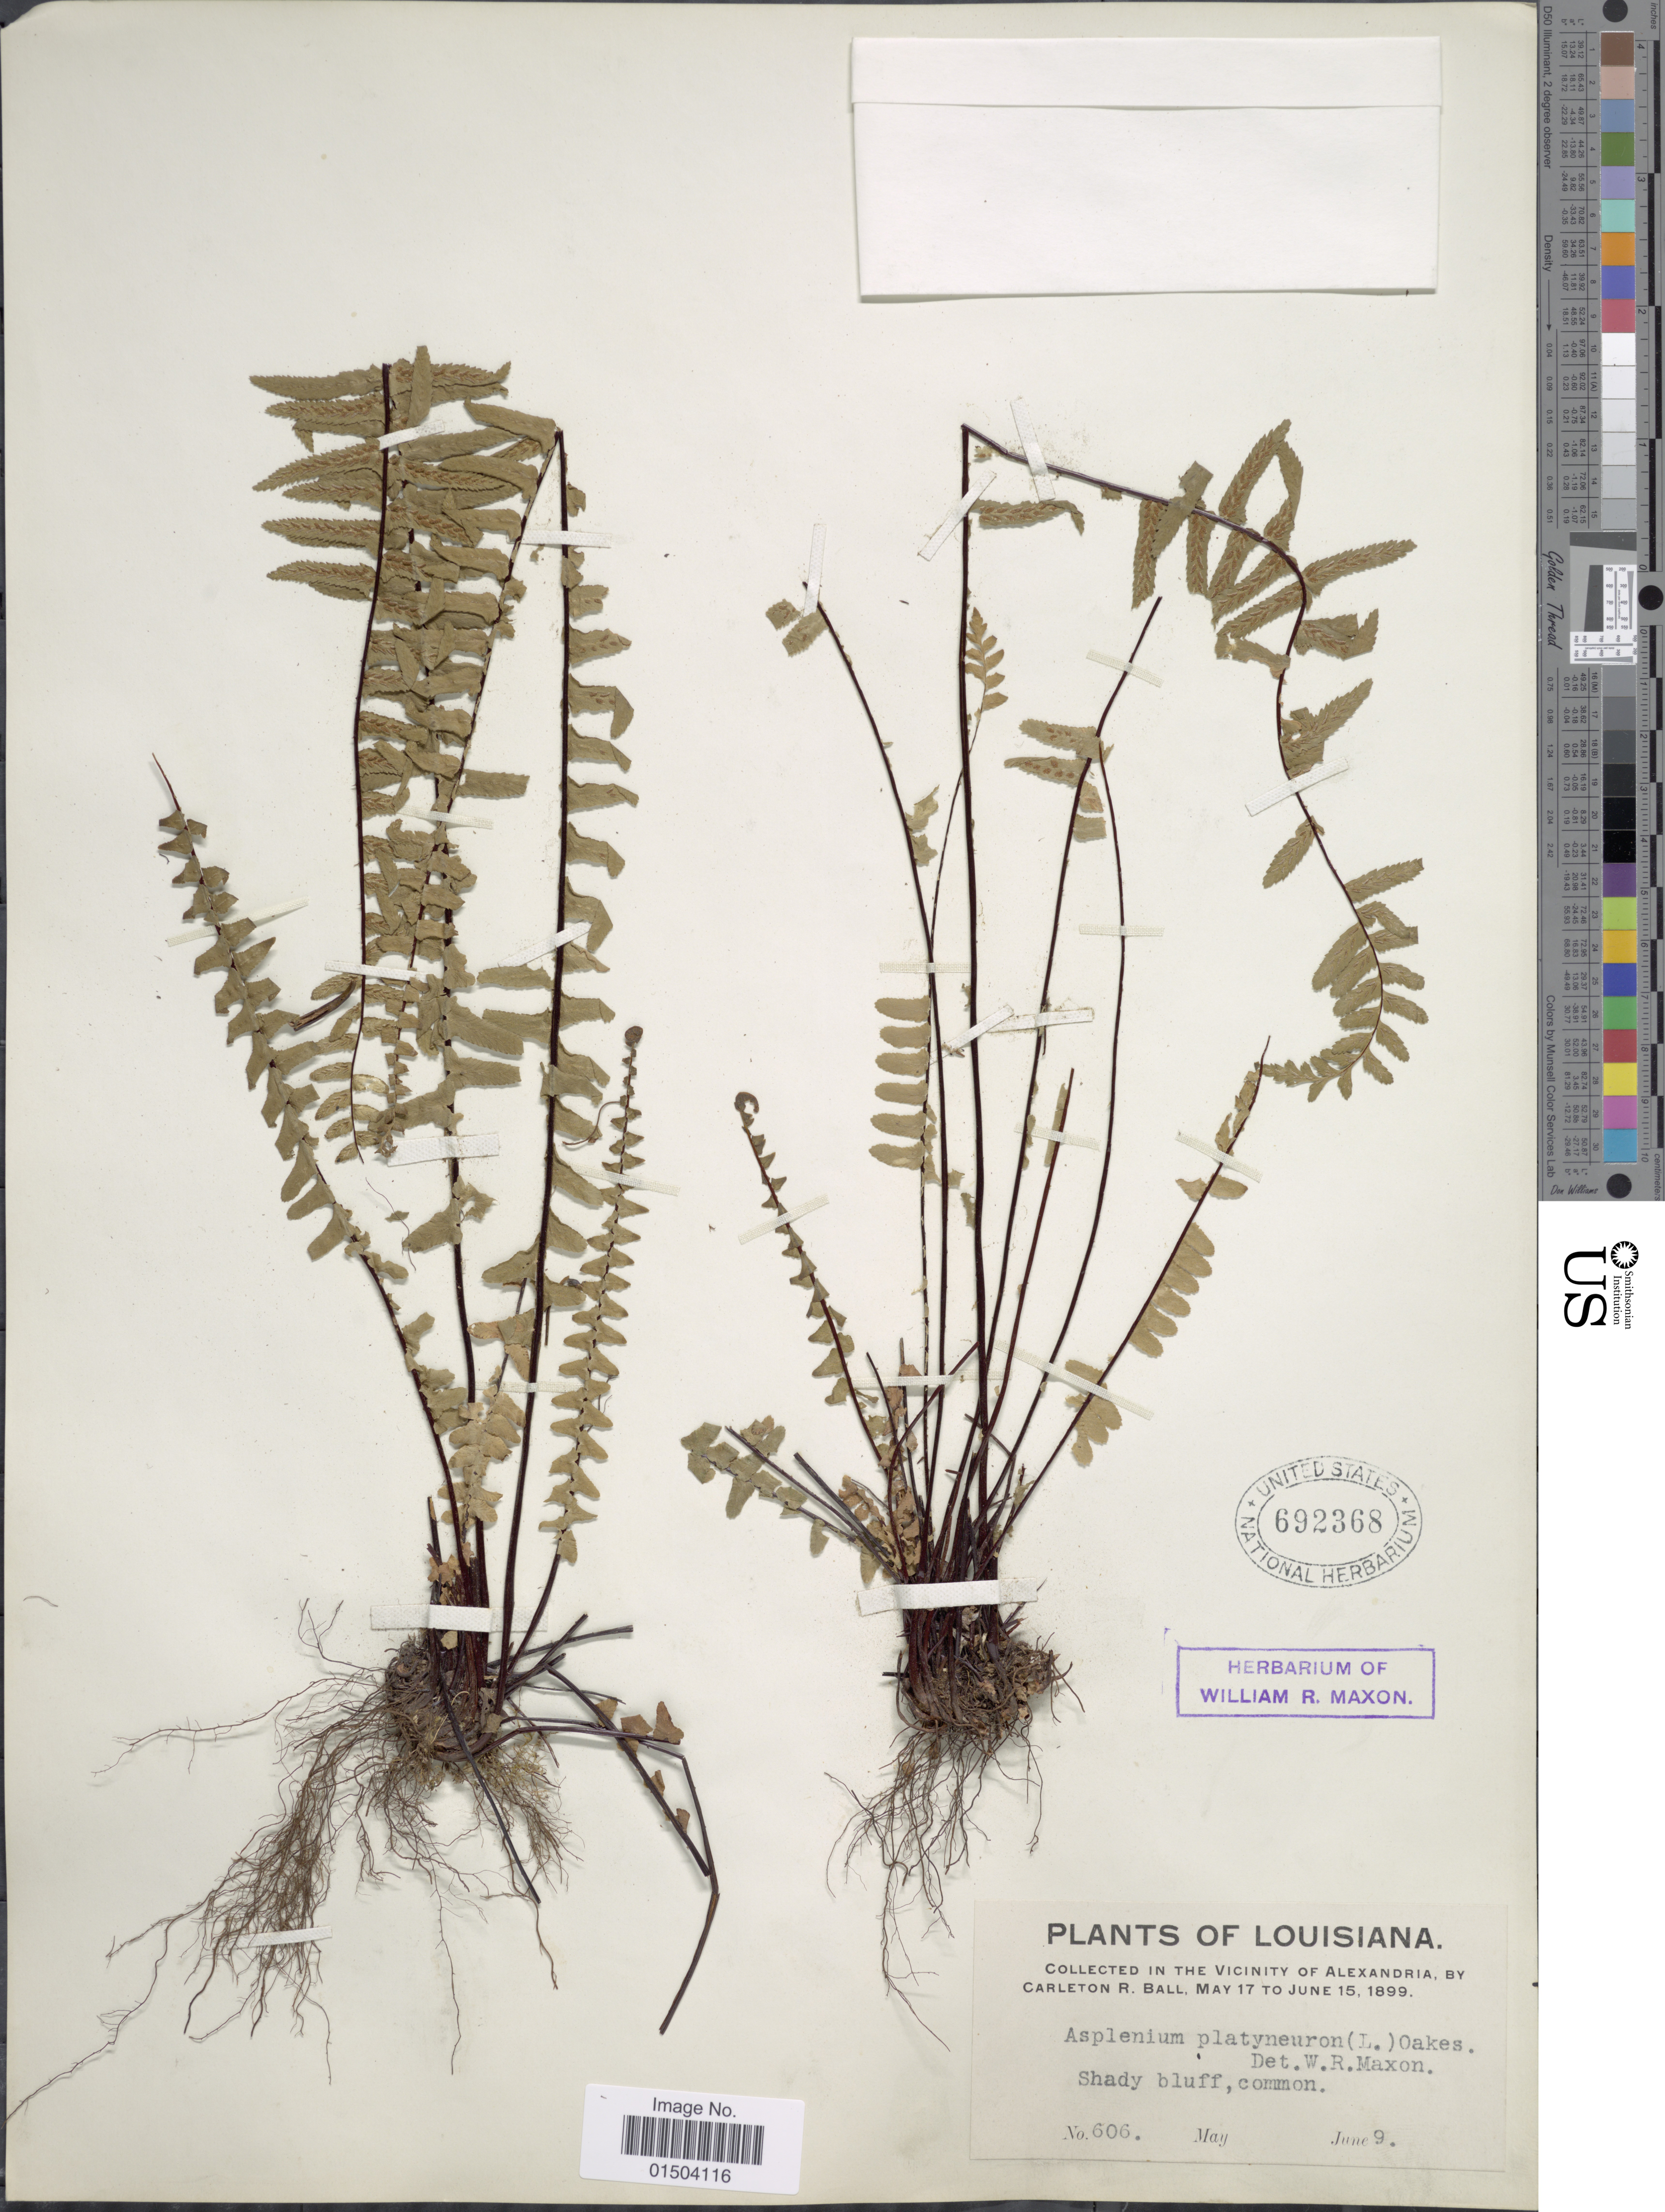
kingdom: Plantae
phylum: Tracheophyta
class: Polypodiopsida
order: Polypodiales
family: Aspleniaceae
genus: Asplenium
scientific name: Asplenium platyneuron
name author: (L.) Britton, Stearns & Poggenb.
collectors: R. H. Ball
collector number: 606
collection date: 1899-06-09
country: United States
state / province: Louisiana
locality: In the Vicinity of Alexandria. Shady bluff, common.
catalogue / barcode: US 692368